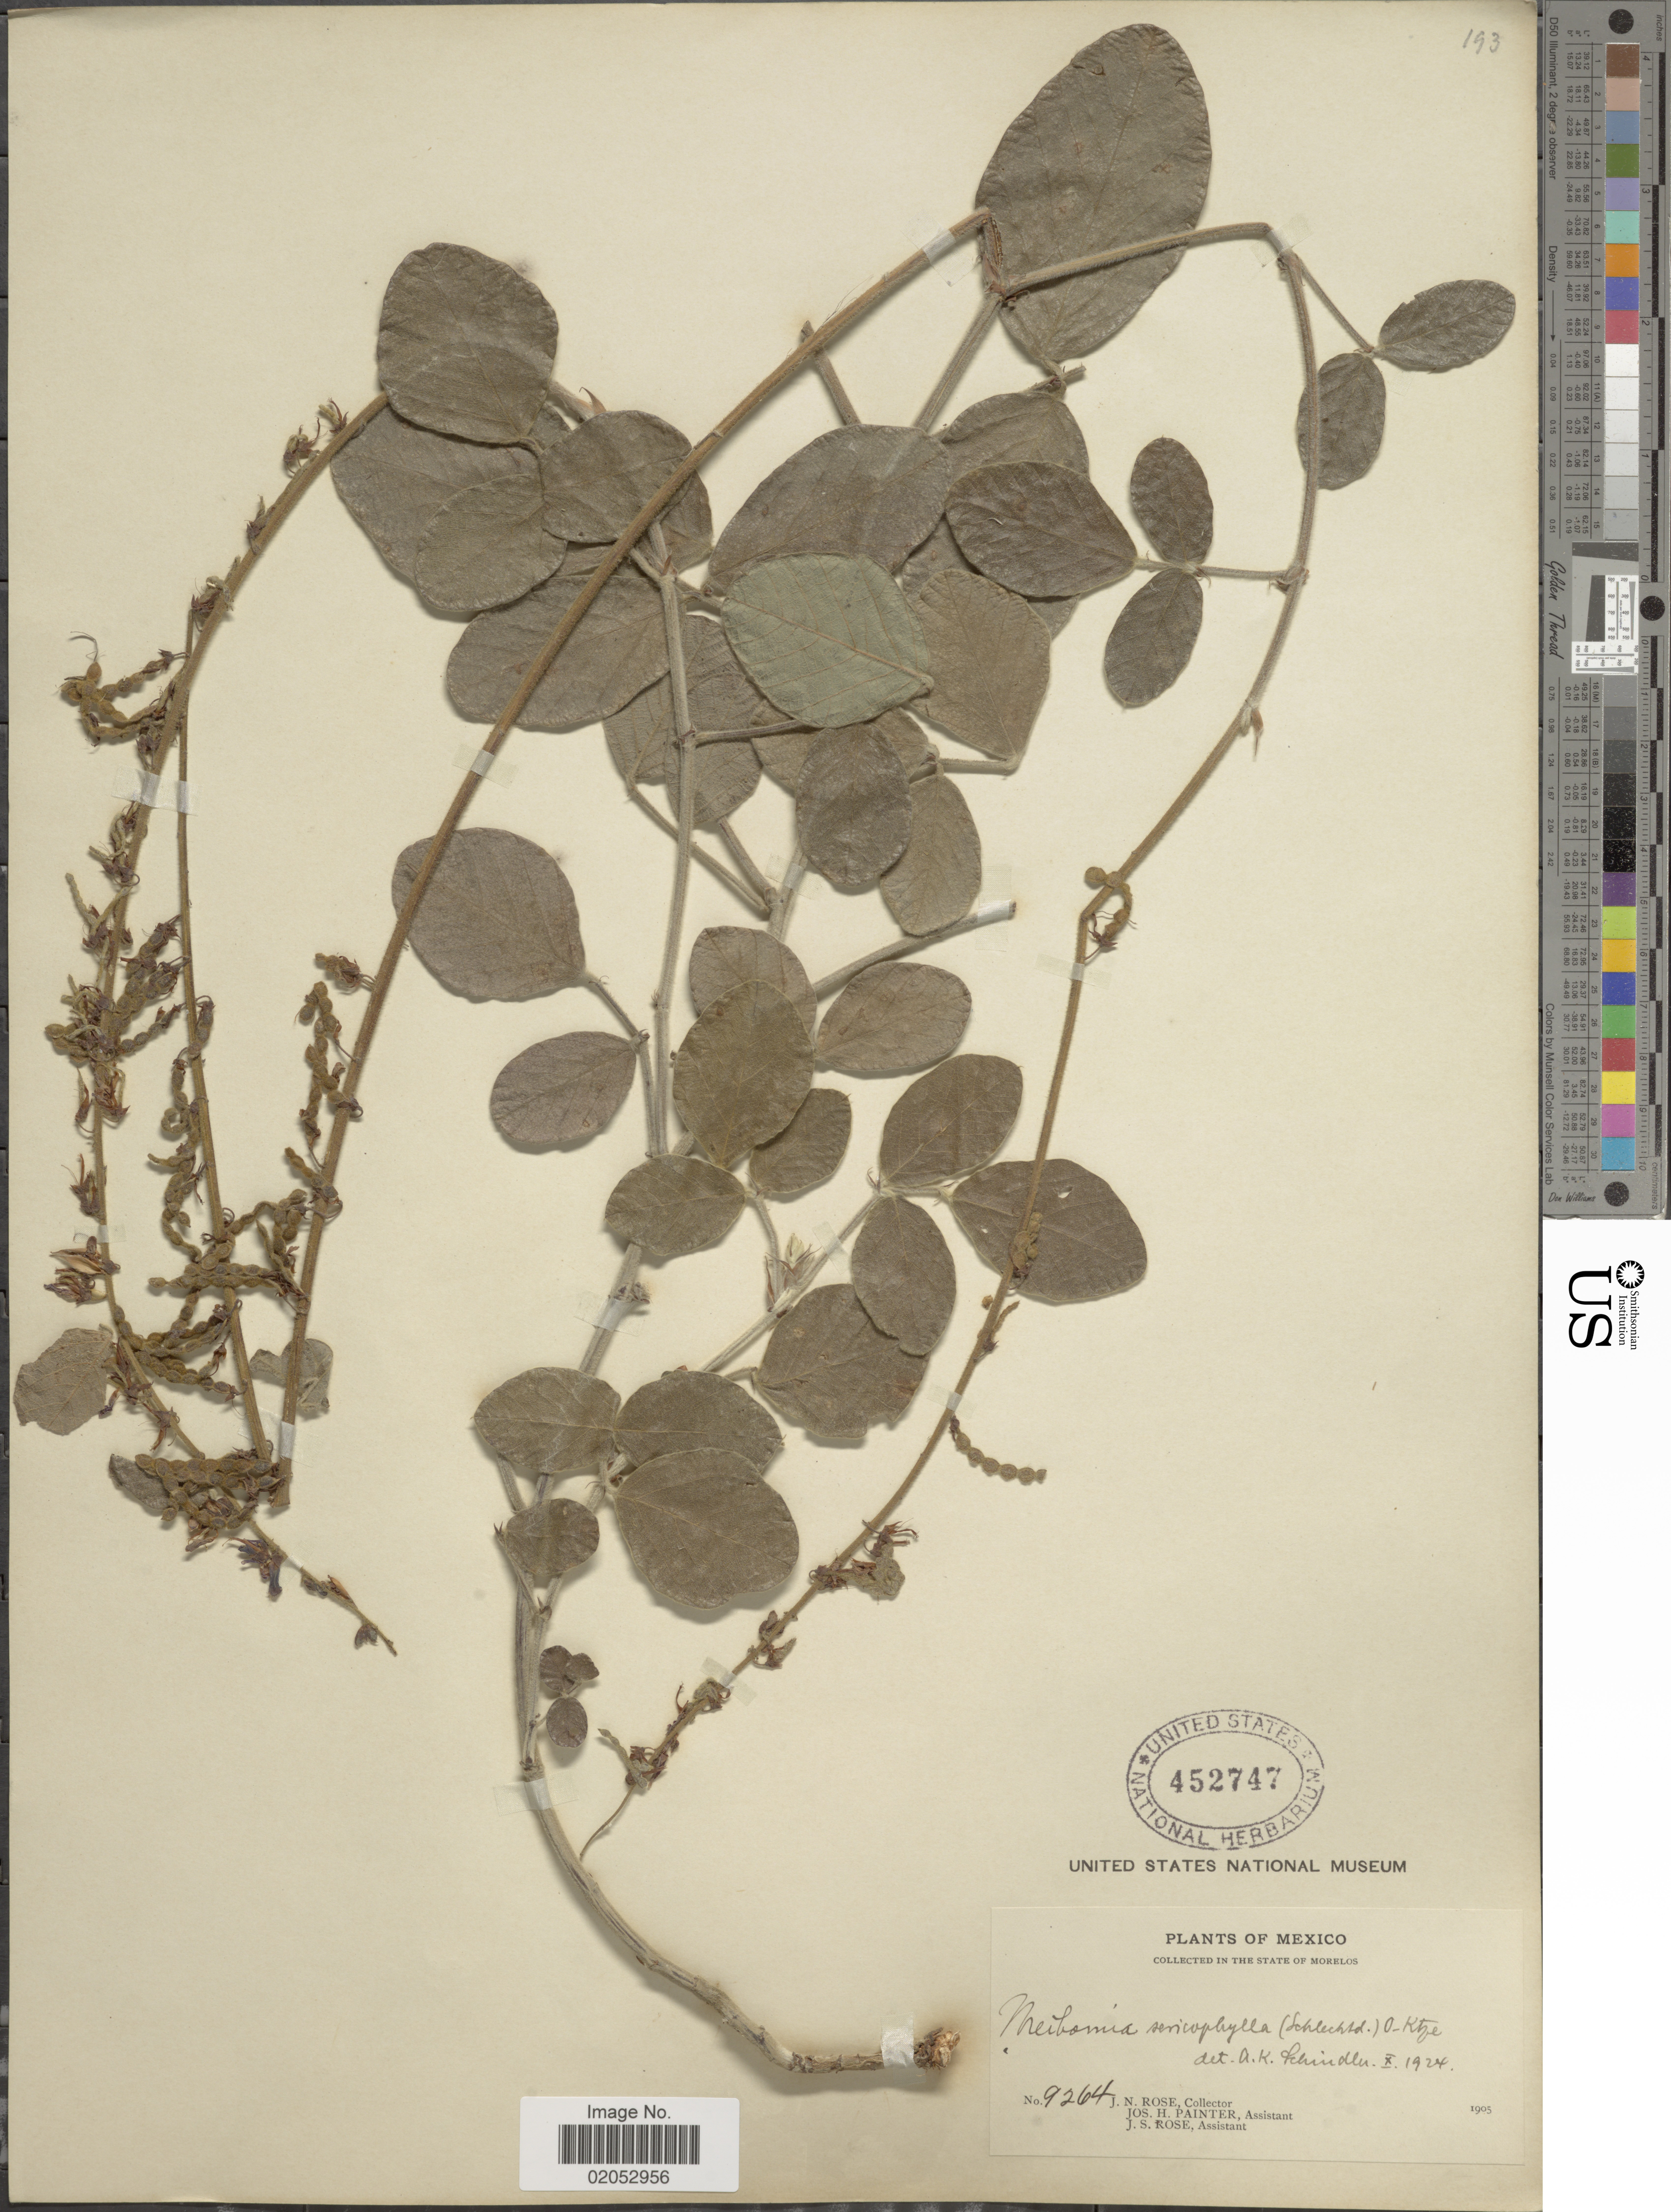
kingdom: Plantae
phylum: Tracheophyta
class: Magnoliopsida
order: Fabales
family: Fabaceae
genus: Desmodium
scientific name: Desmodium sericophyllum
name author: Schltdl.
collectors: C. G. Pringle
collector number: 1229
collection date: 1887-10-09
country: Mexico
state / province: Chihuahua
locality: Base of the Sierra Madre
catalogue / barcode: US 943843